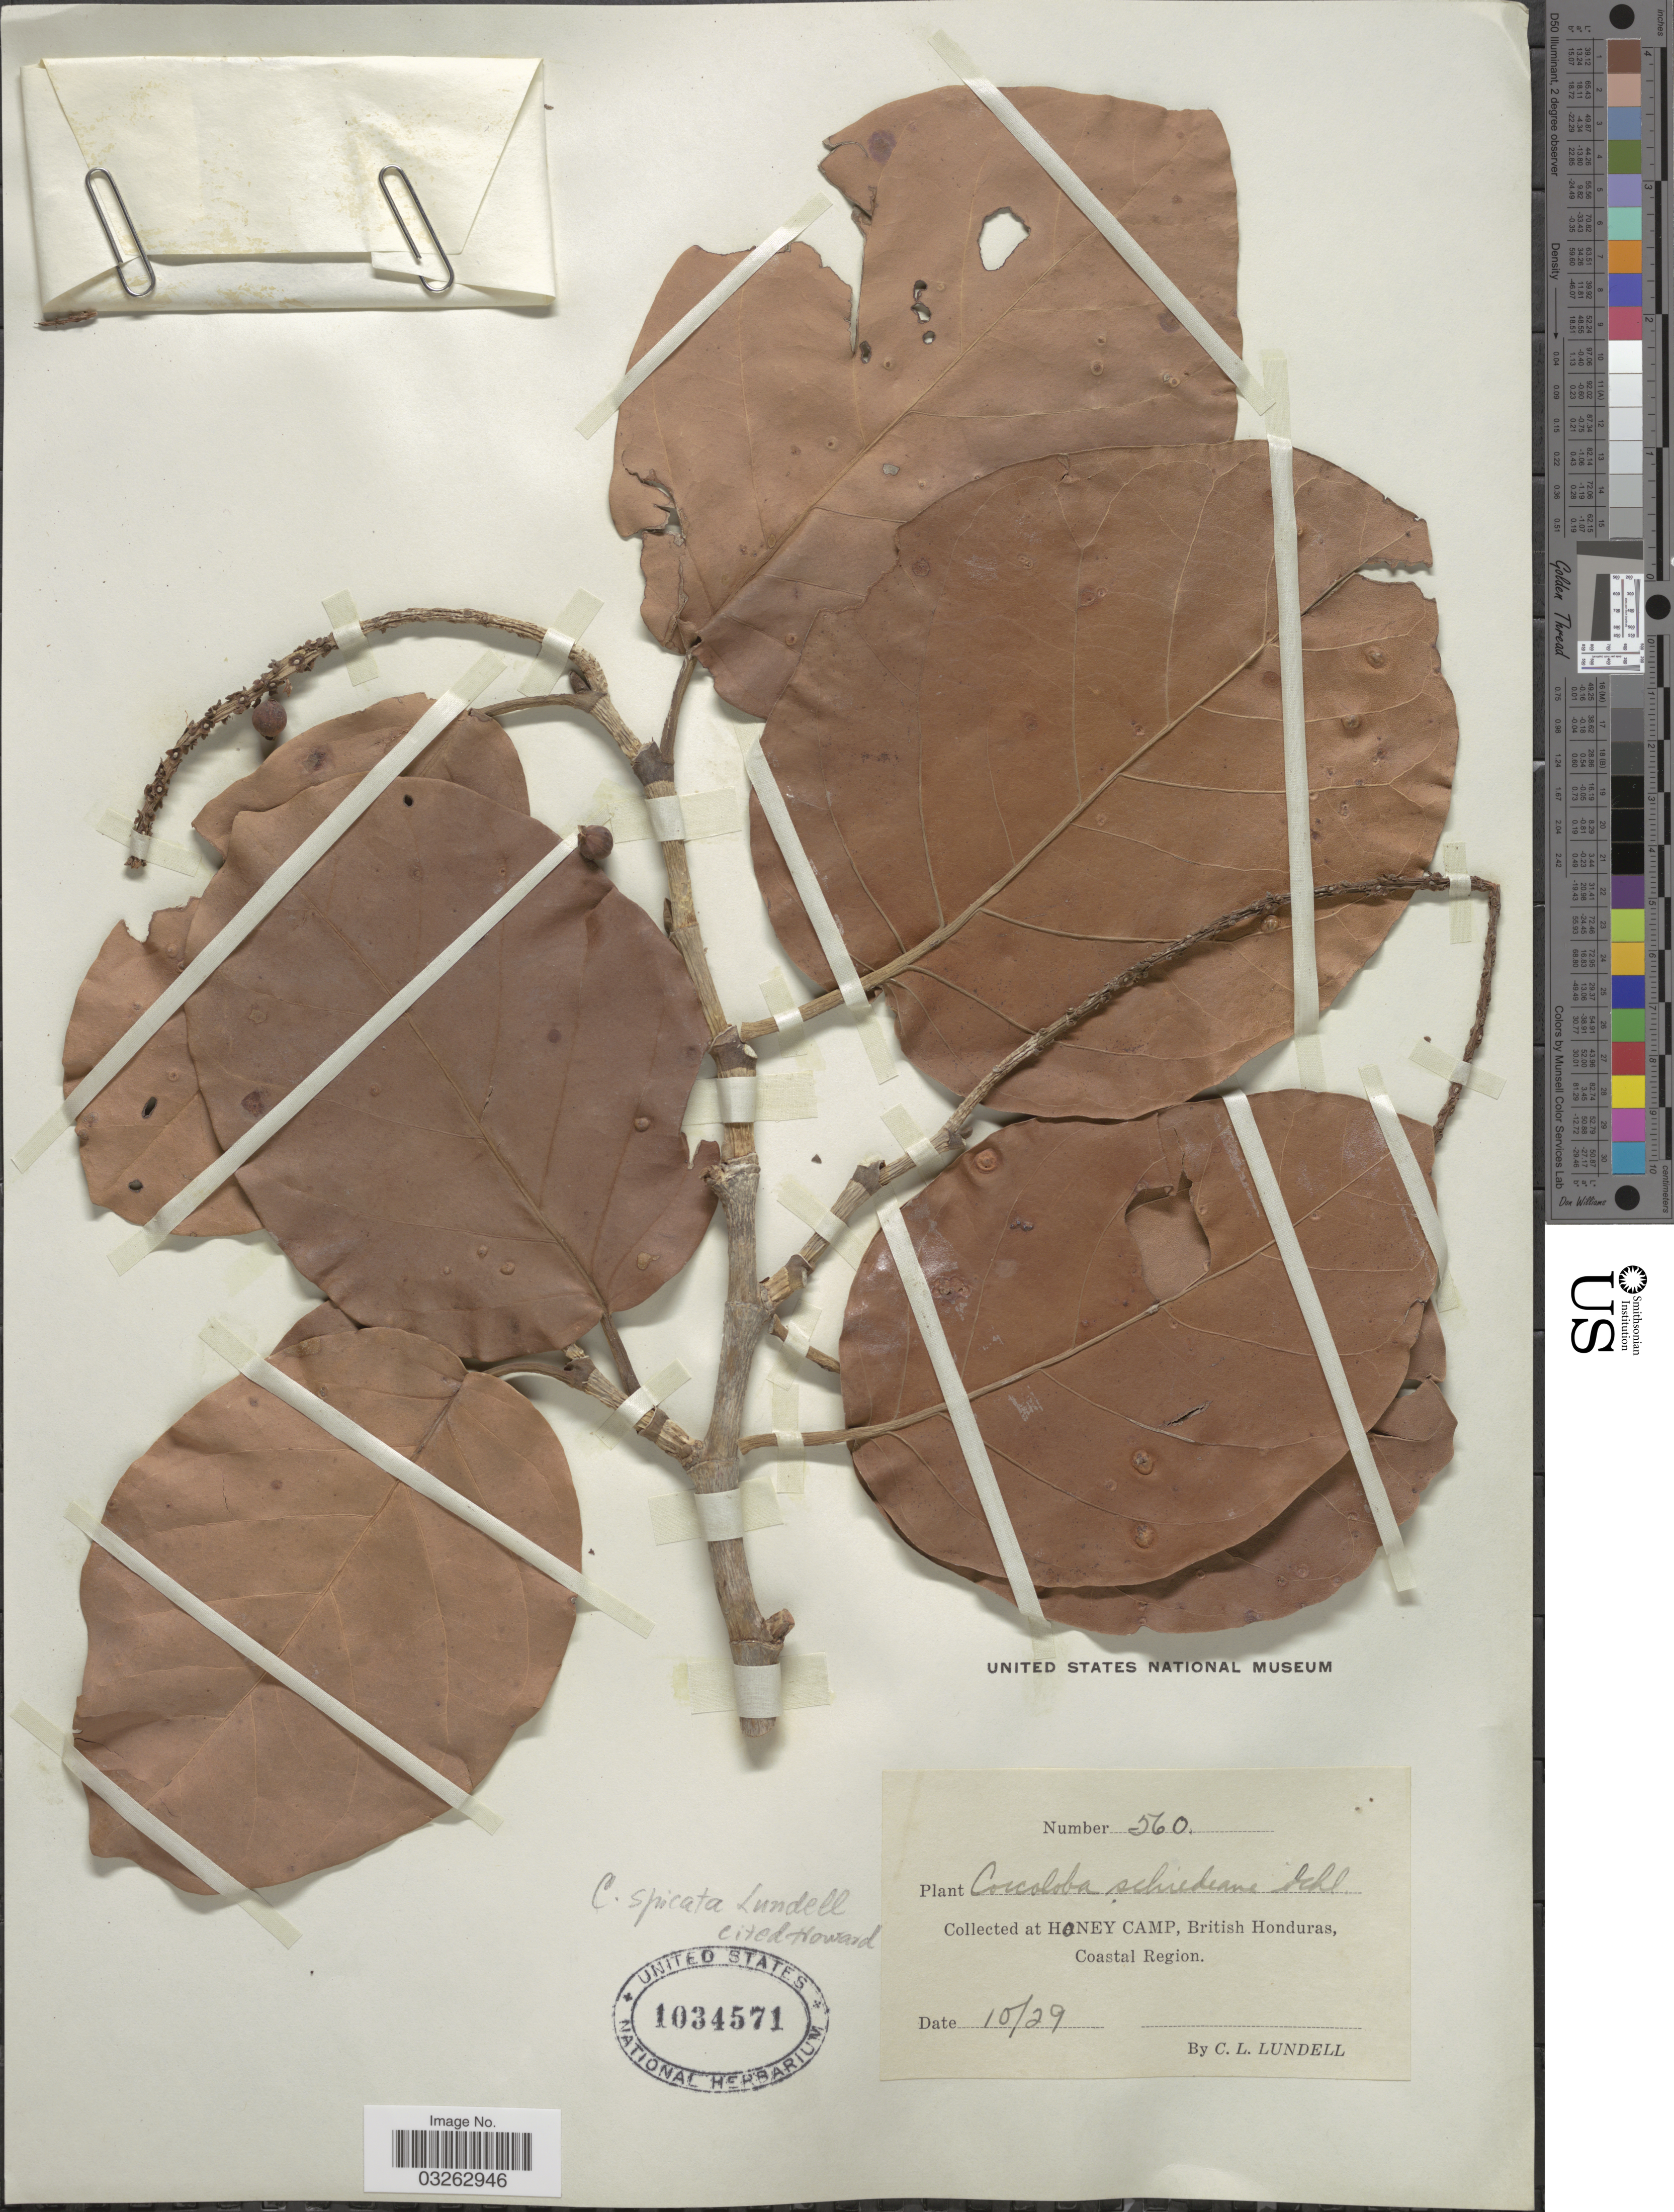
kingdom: Plantae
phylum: Tracheophyta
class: Magnoliopsida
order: Caryophyllales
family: Polygonaceae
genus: Coccoloba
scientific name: Coccoloba spicata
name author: Lundell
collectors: C. L. Lundell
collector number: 560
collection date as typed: Transcribed d/m/y: /10/29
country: Belize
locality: Honey Camp, British Honduras, Coastal Region.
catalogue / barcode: US 1034571